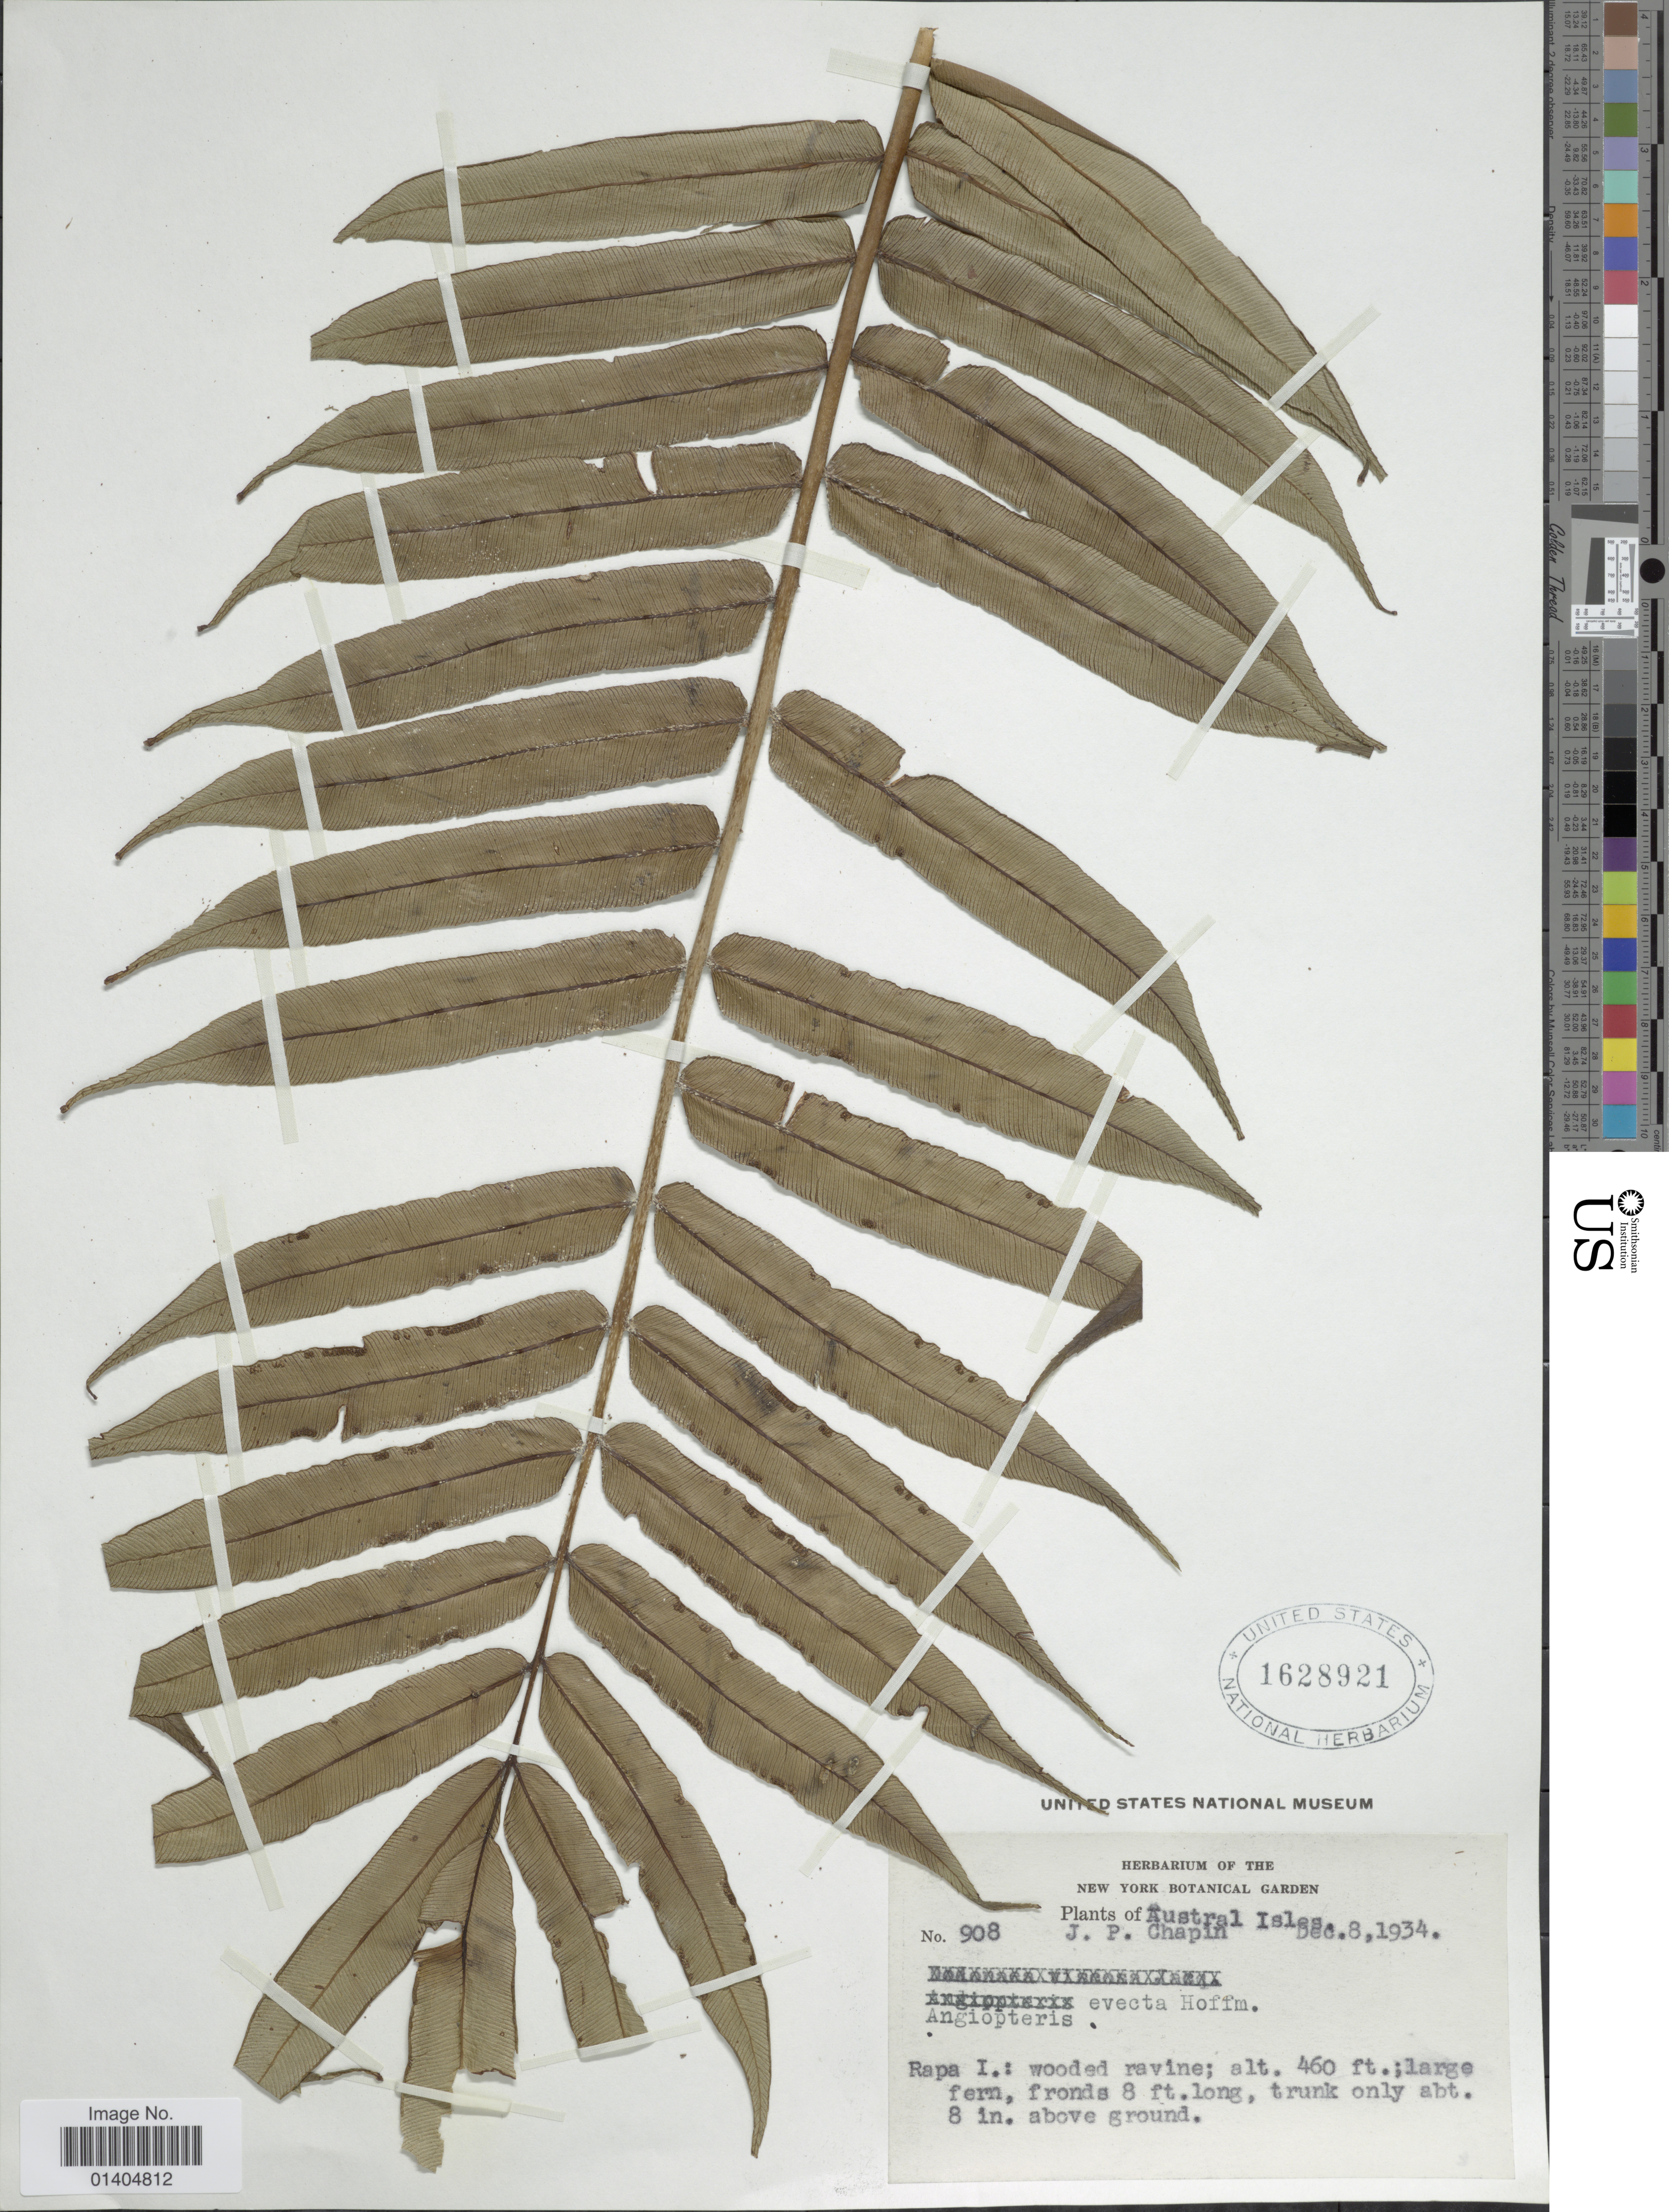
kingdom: Plantae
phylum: Tracheophyta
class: Polypodiopsida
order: Marattiales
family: Marattiaceae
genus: Angiopteris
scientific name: Angiopteris evecta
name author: (G. Forst.) Hoffm.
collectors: J. Chapin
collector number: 908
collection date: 1934-12-08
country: French Polynesia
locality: Austral Isles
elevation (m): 140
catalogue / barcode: US 1628921